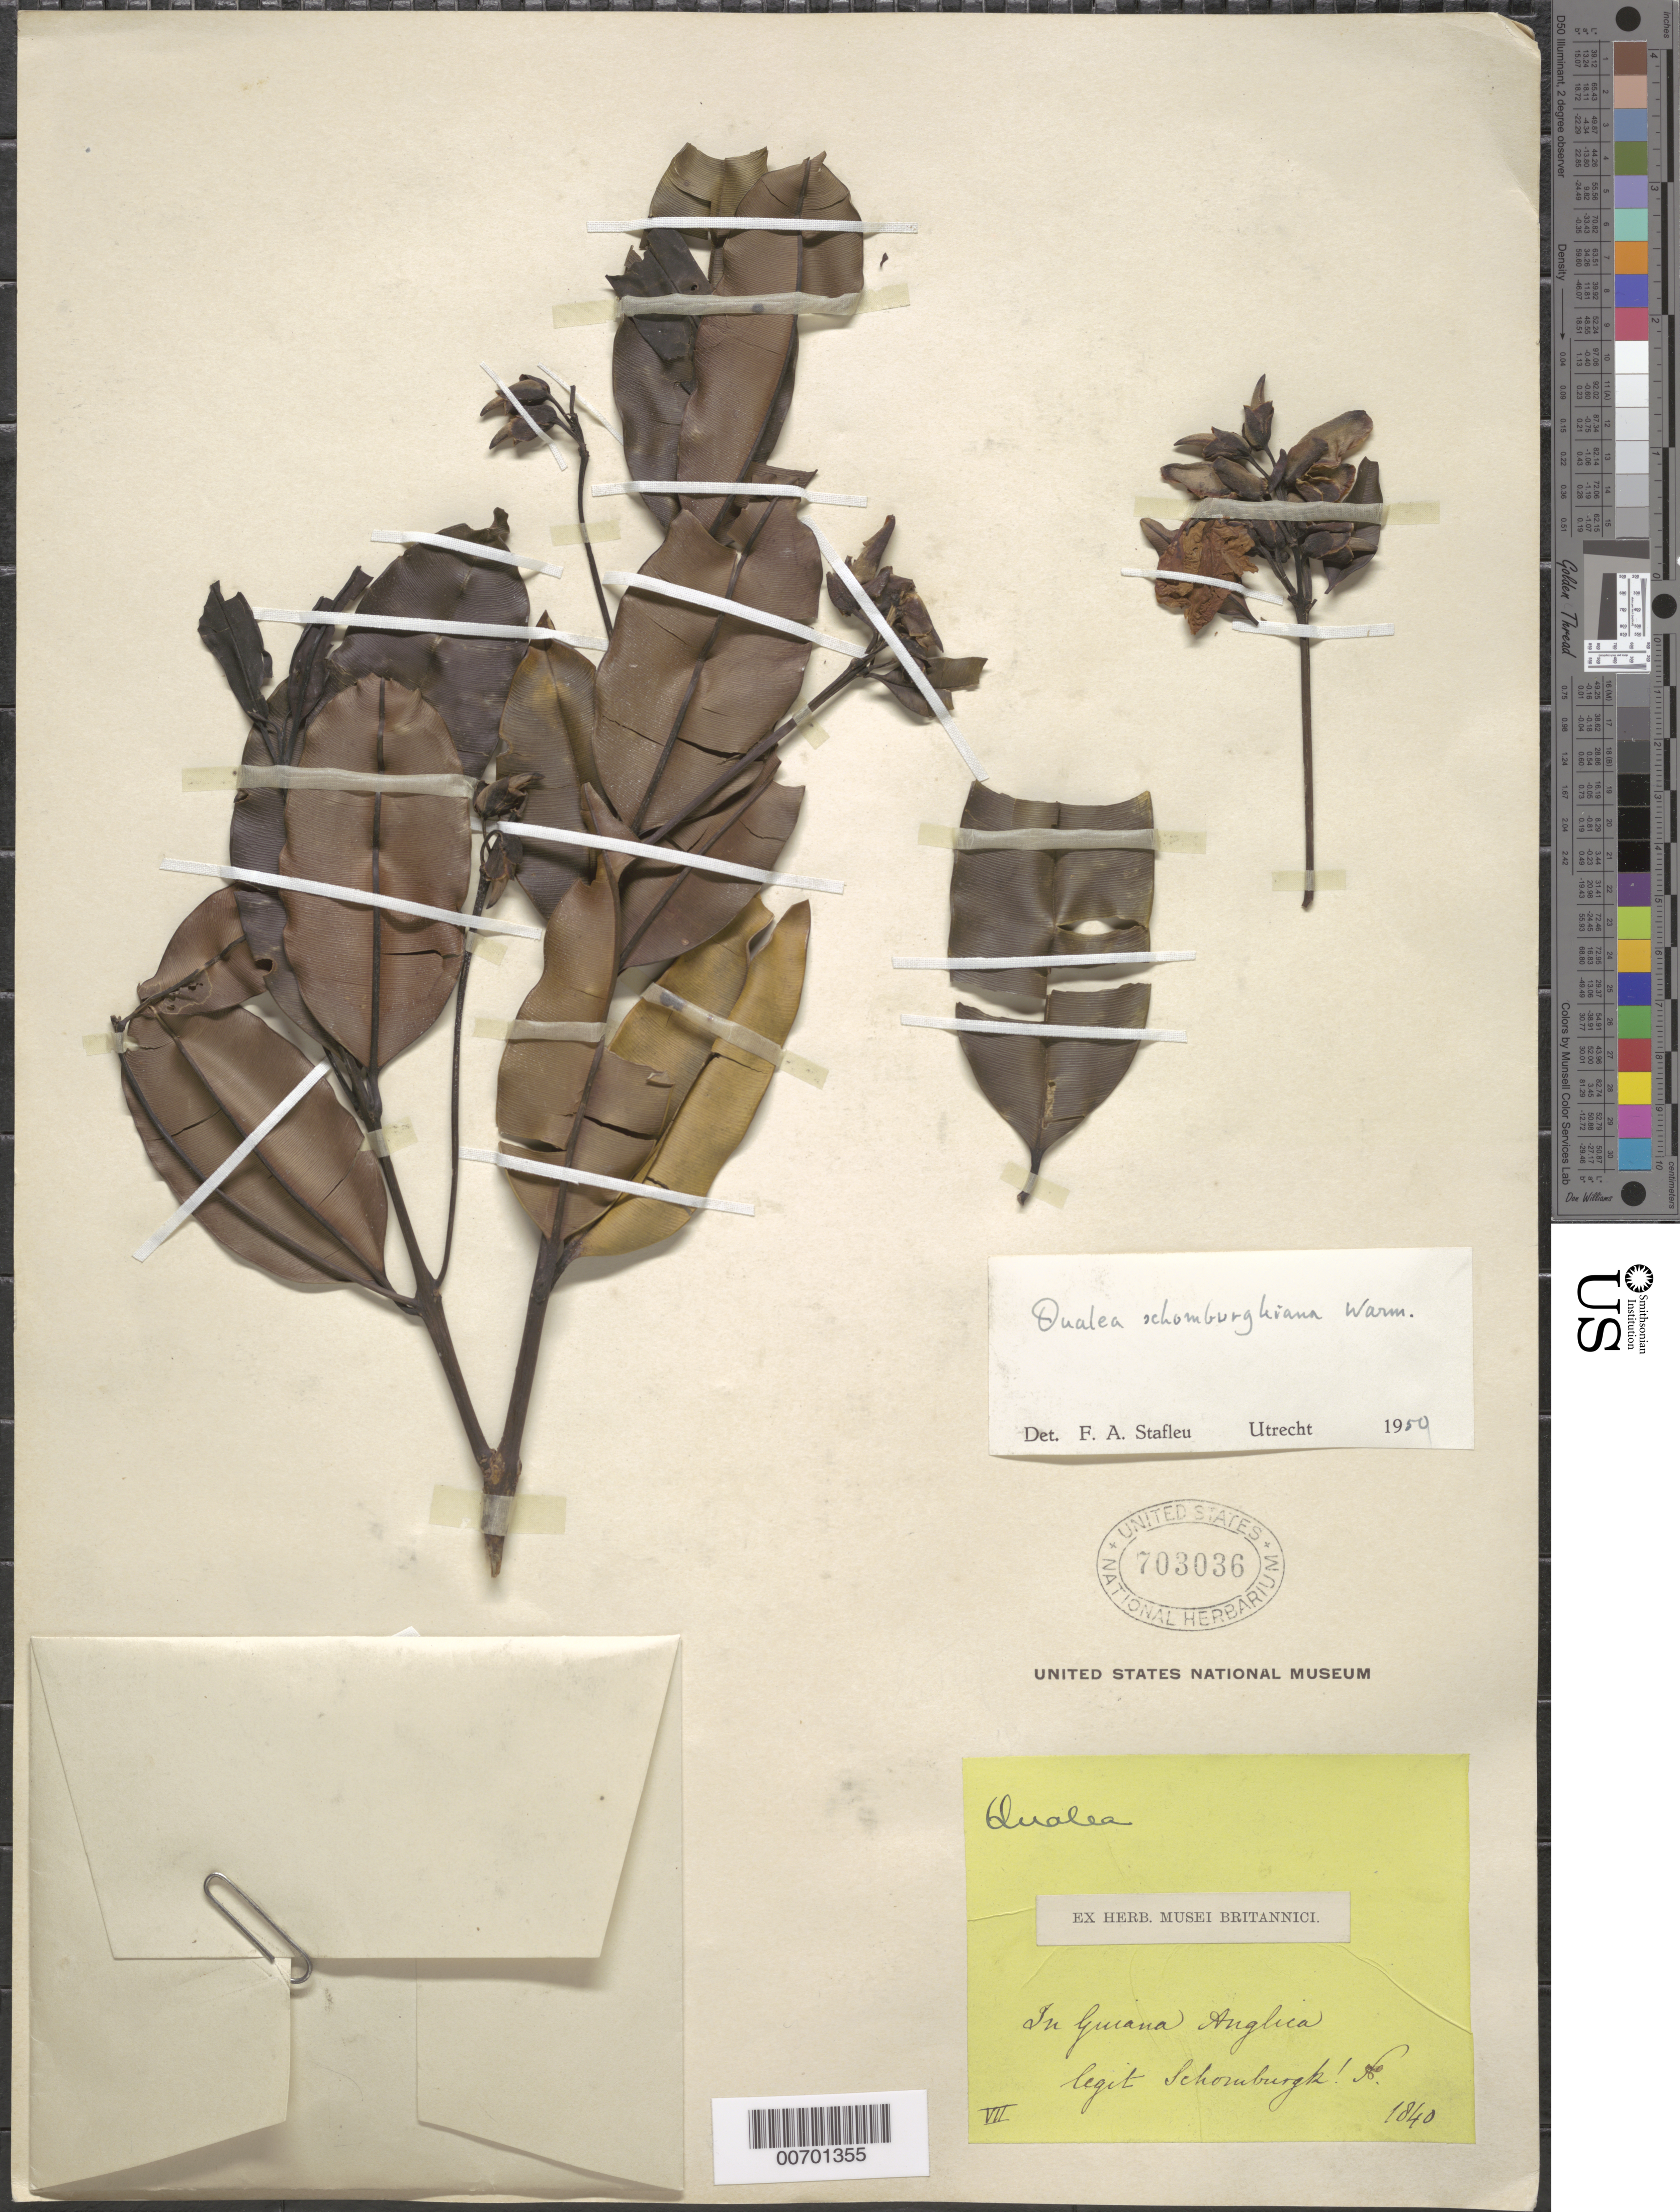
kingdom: Plantae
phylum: Tracheophyta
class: Magnoliopsida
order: Myrtales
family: Vochysiaceae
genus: Qualea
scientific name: Qualea schomburgkiana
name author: Warm.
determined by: Stafleu, F. A.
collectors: -- Schomburgk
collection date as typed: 1840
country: Guyana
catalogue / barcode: US 703036